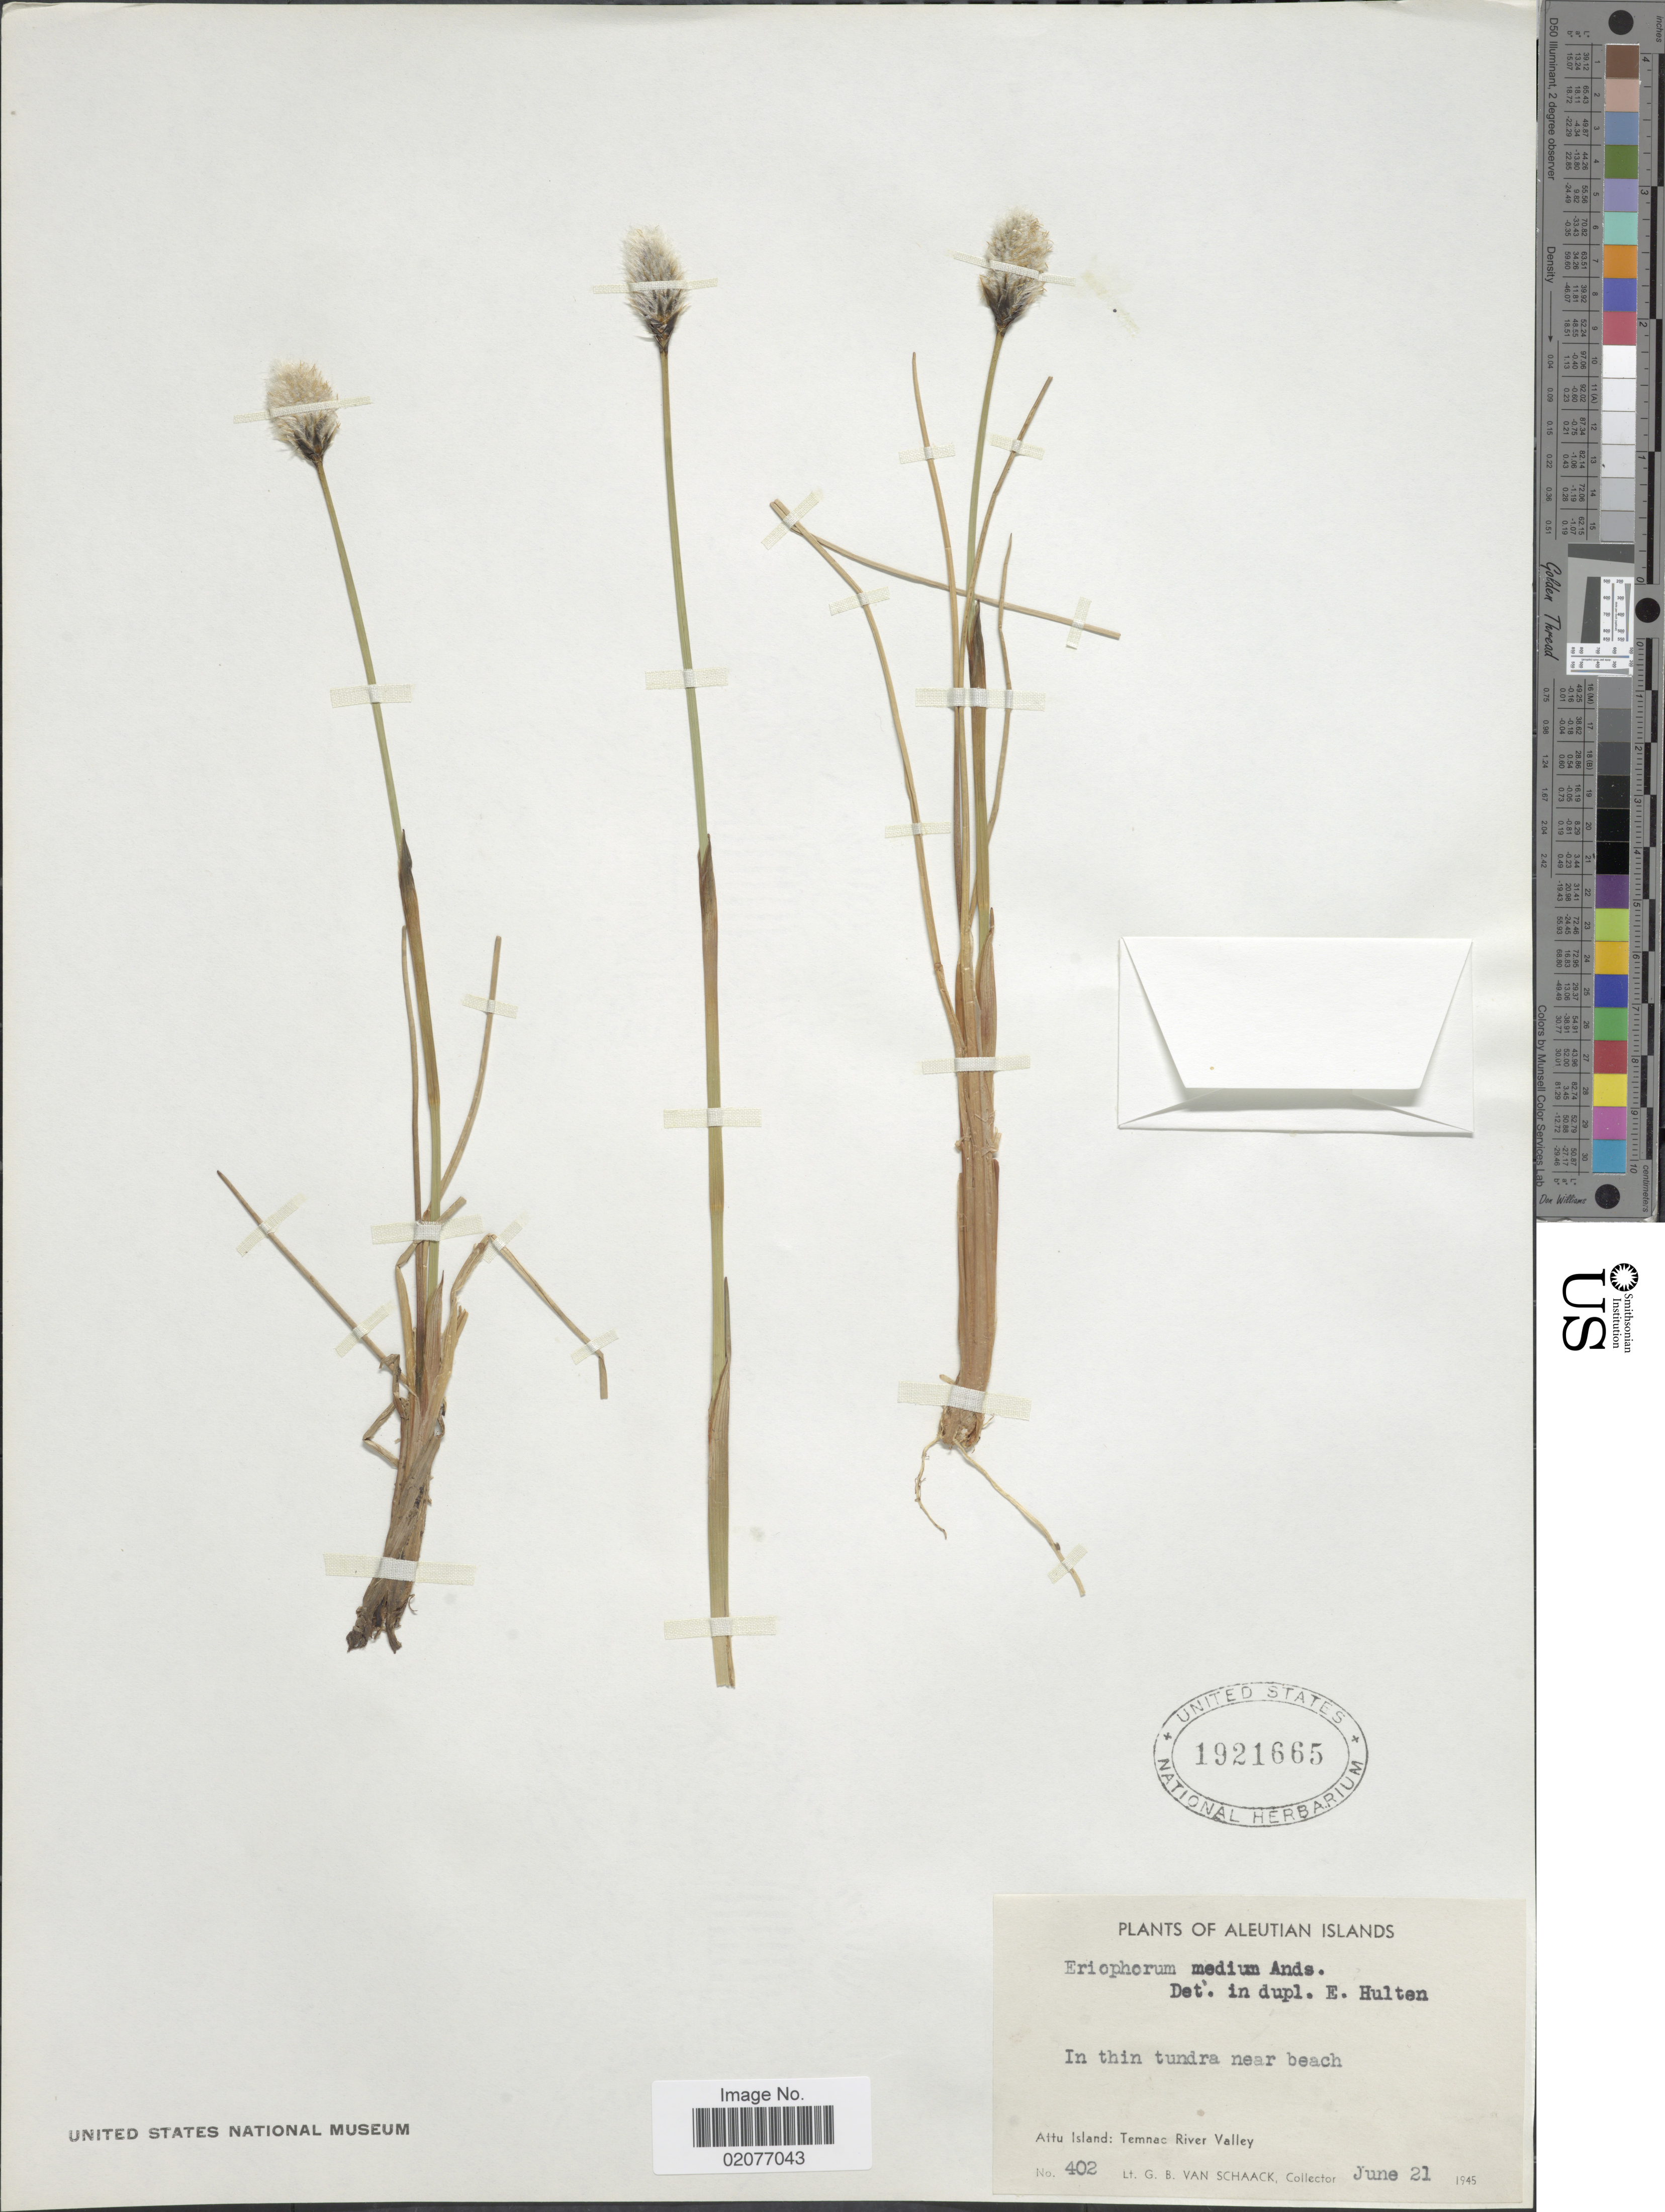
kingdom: Plantae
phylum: Tracheophyta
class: Liliopsida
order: Poales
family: Cyperaceae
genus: Eriophorum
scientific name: Eriophorum x medium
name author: Andersson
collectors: G. Van Schaak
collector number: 402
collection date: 1945-06-21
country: United States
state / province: Alaska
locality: Aleutian Islands, Attu Island: Temnac River Valley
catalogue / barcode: US 1921665